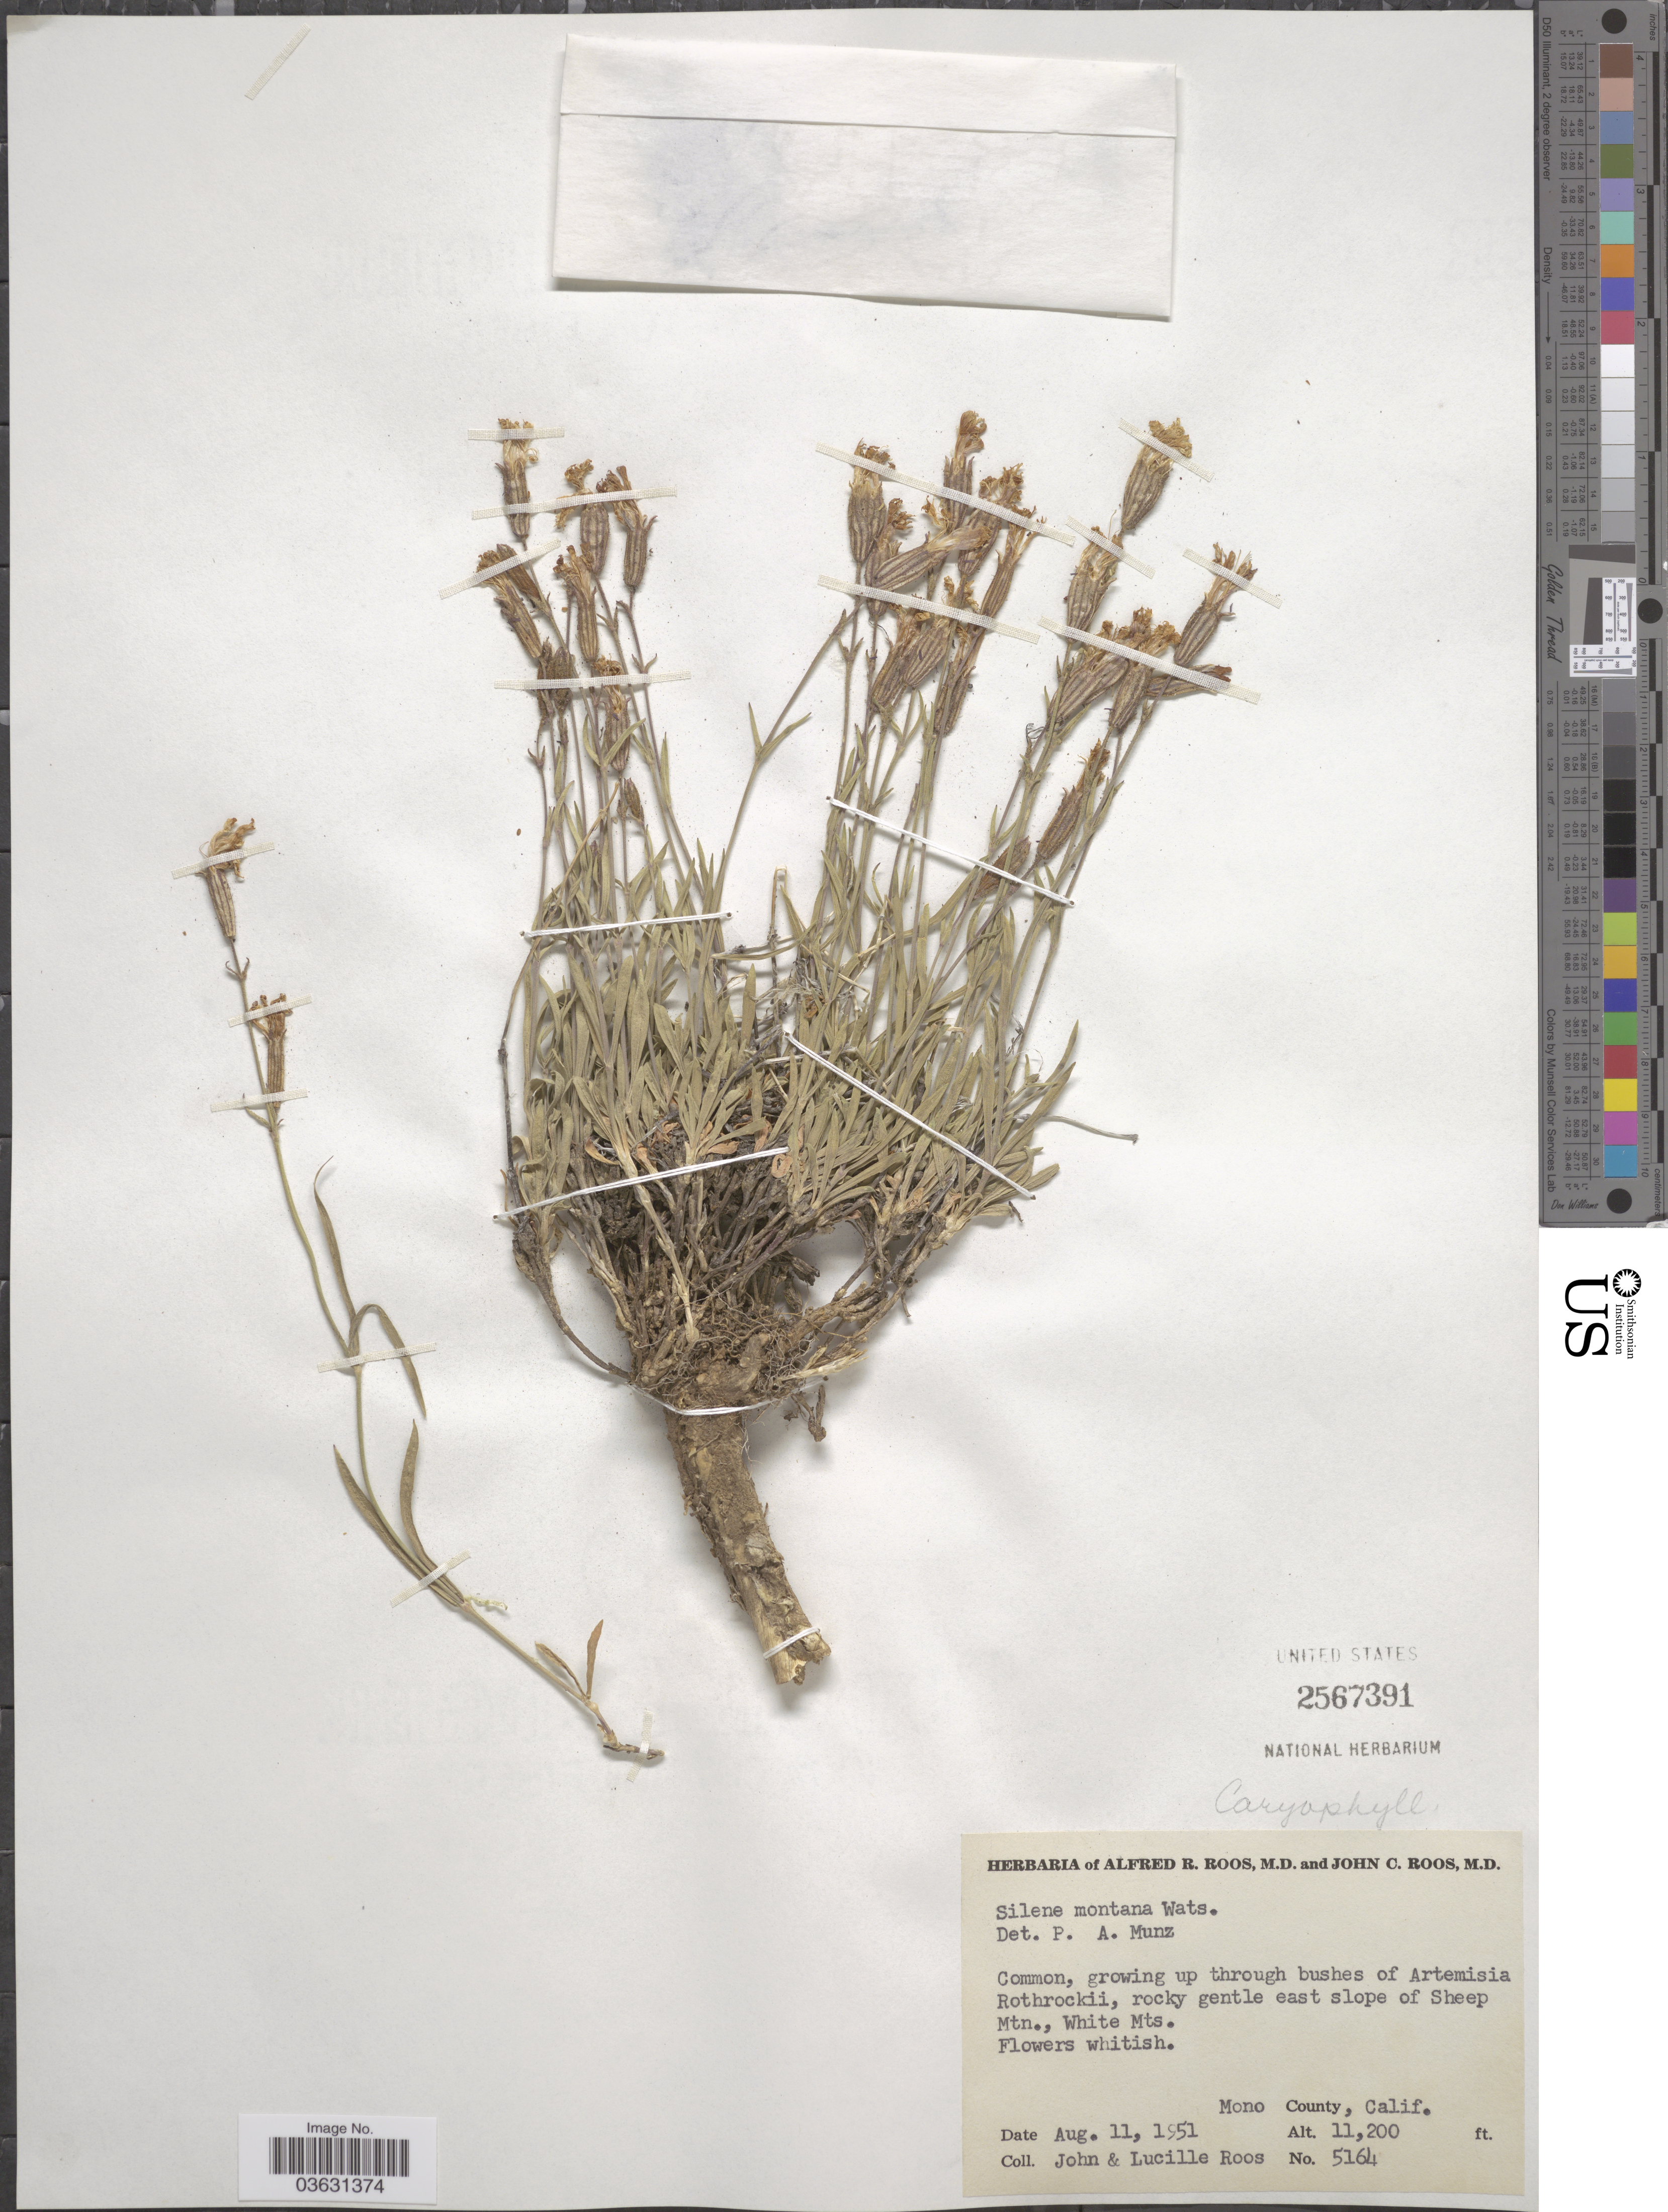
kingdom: Plantae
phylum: Tracheophyta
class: Magnoliopsida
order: Caryophyllales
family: Caryophyllaceae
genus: Silene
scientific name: Silene montana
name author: Arrond.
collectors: J. C. Roos & L. Roos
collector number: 5164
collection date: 1951-08-11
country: United States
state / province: California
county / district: Mono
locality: East slope of Sheep Mtn., White Mts. Mono County.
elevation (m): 3414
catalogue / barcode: US 2567391